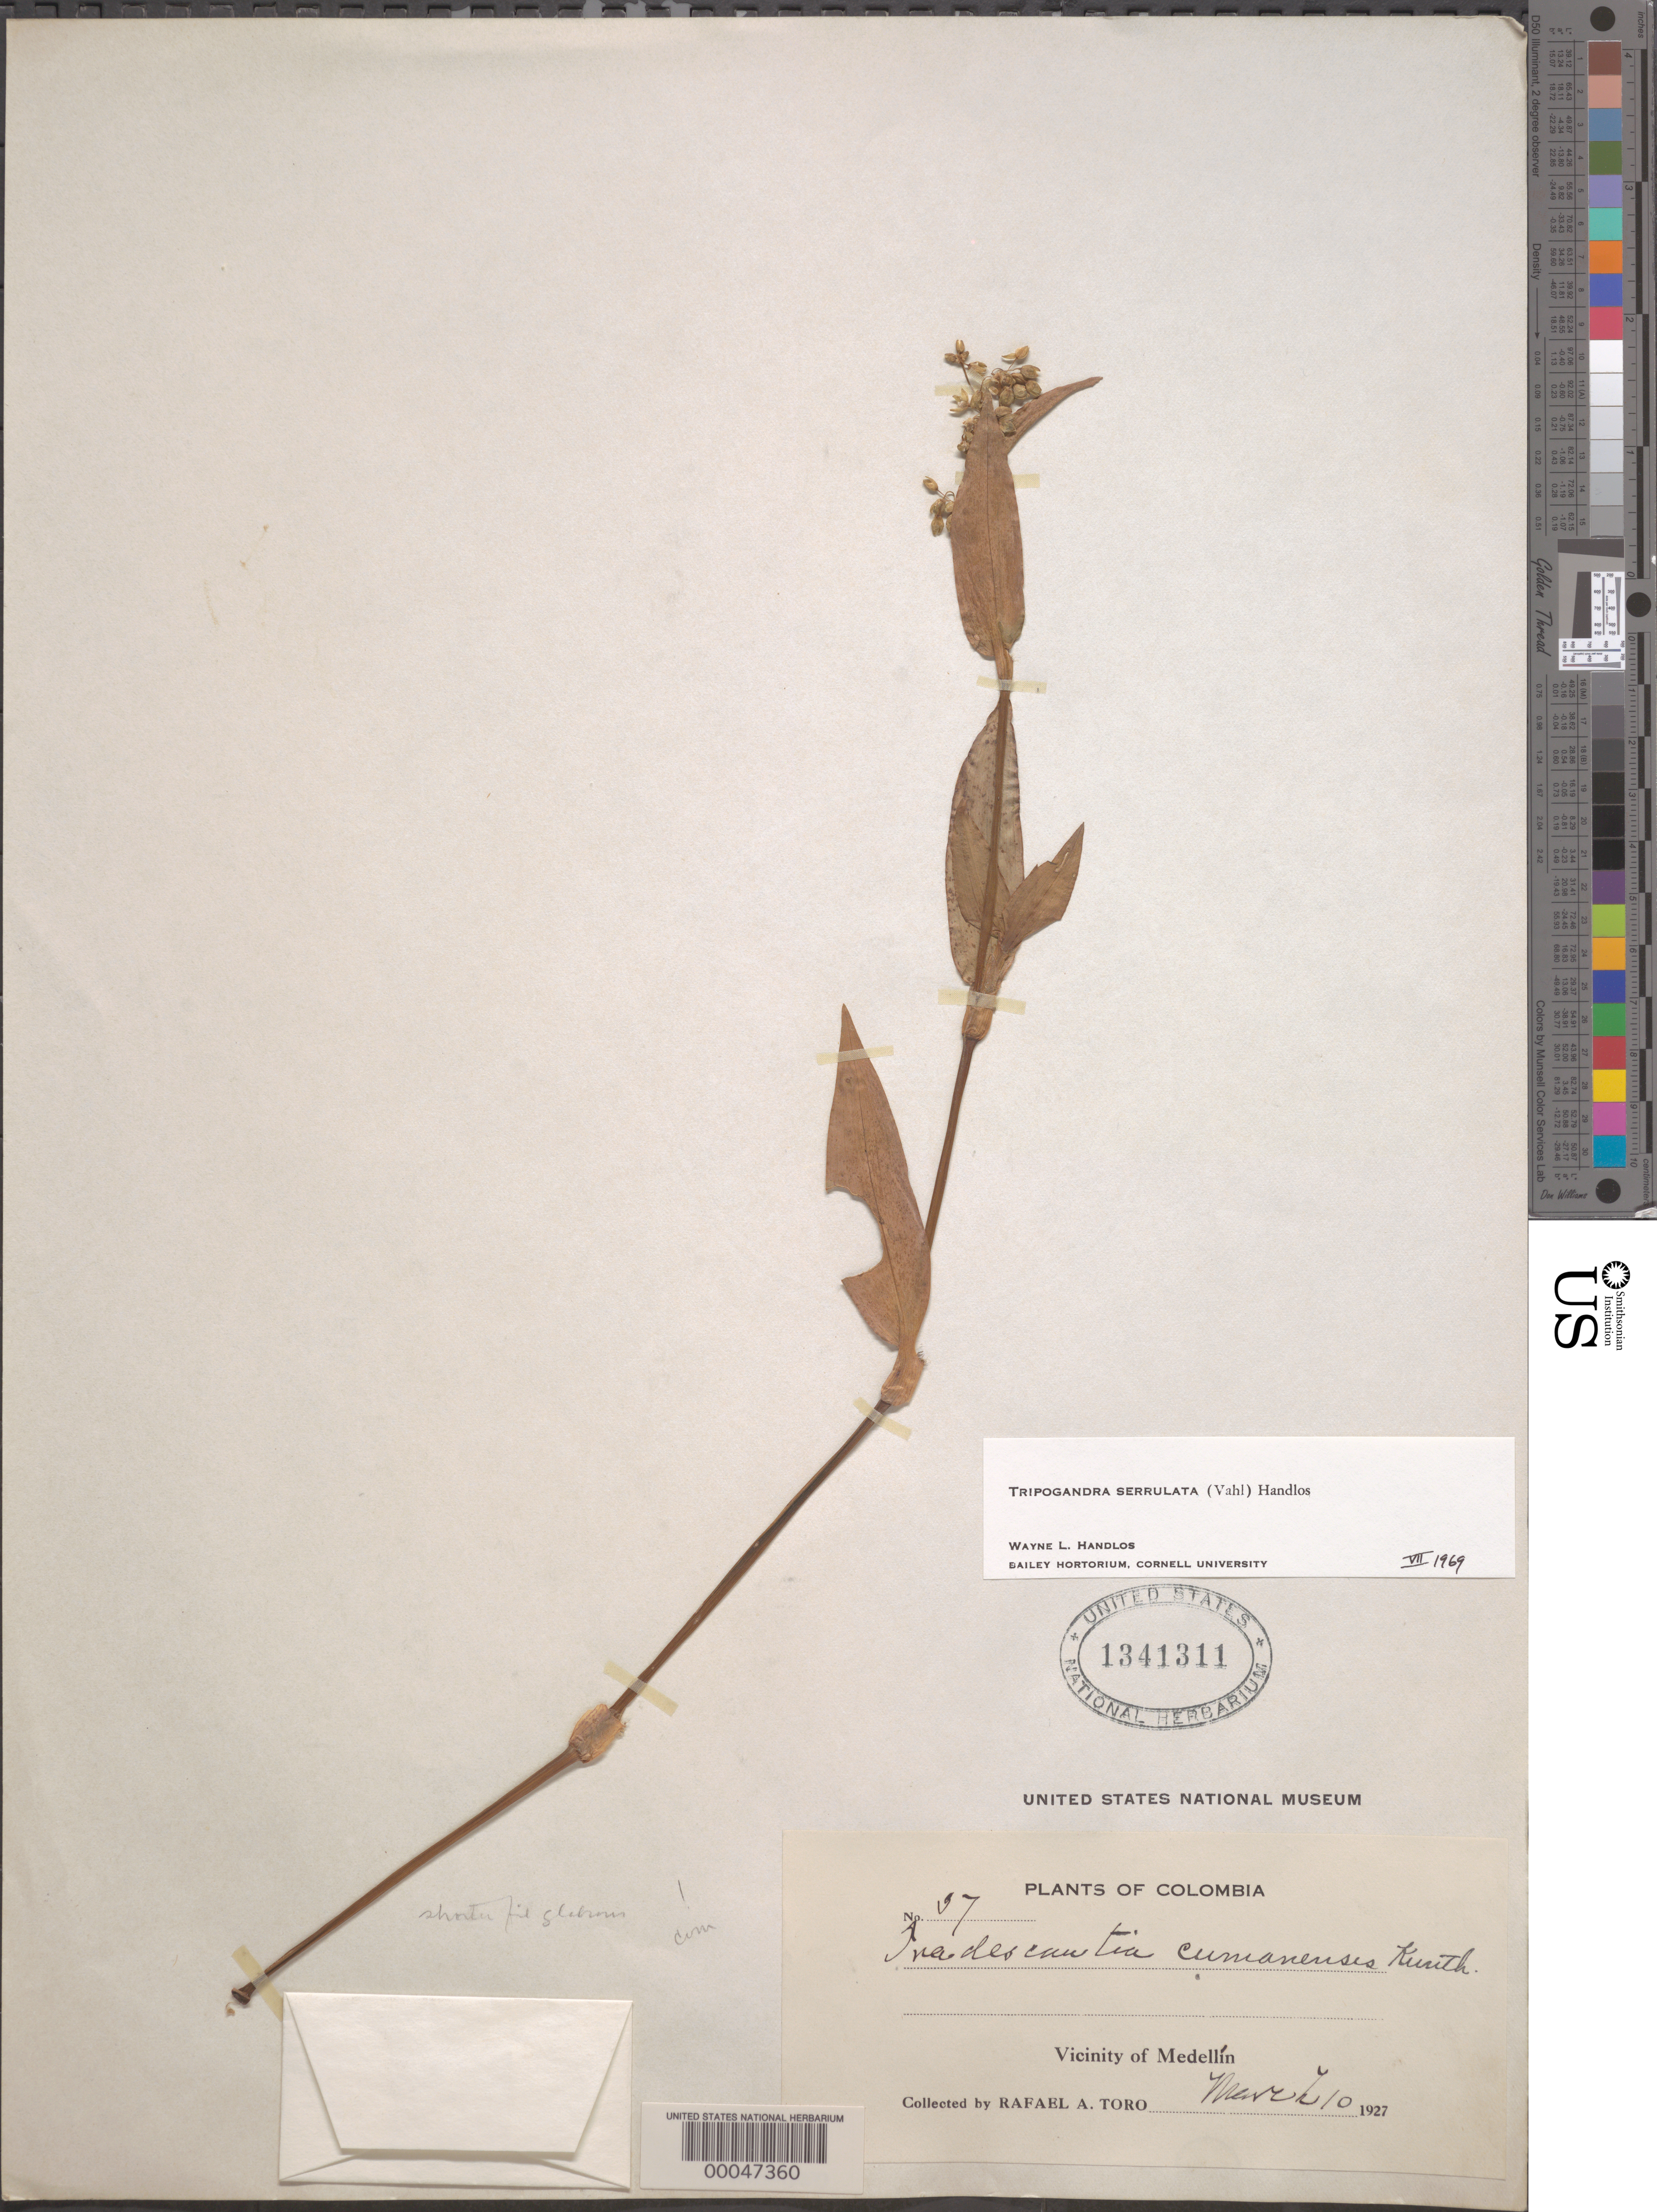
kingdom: Plantae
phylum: Tracheophyta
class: Liliopsida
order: Commelinales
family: Commelinaceae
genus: Tripogandra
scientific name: Tripogandra serrulata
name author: (Vahl) Handlos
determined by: Handlos, W. L.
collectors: R. A. Toro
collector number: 57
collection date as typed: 10 Mar 1927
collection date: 1927-03-10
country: Colombia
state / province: Antioquia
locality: Near Medellin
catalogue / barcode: US 1341311